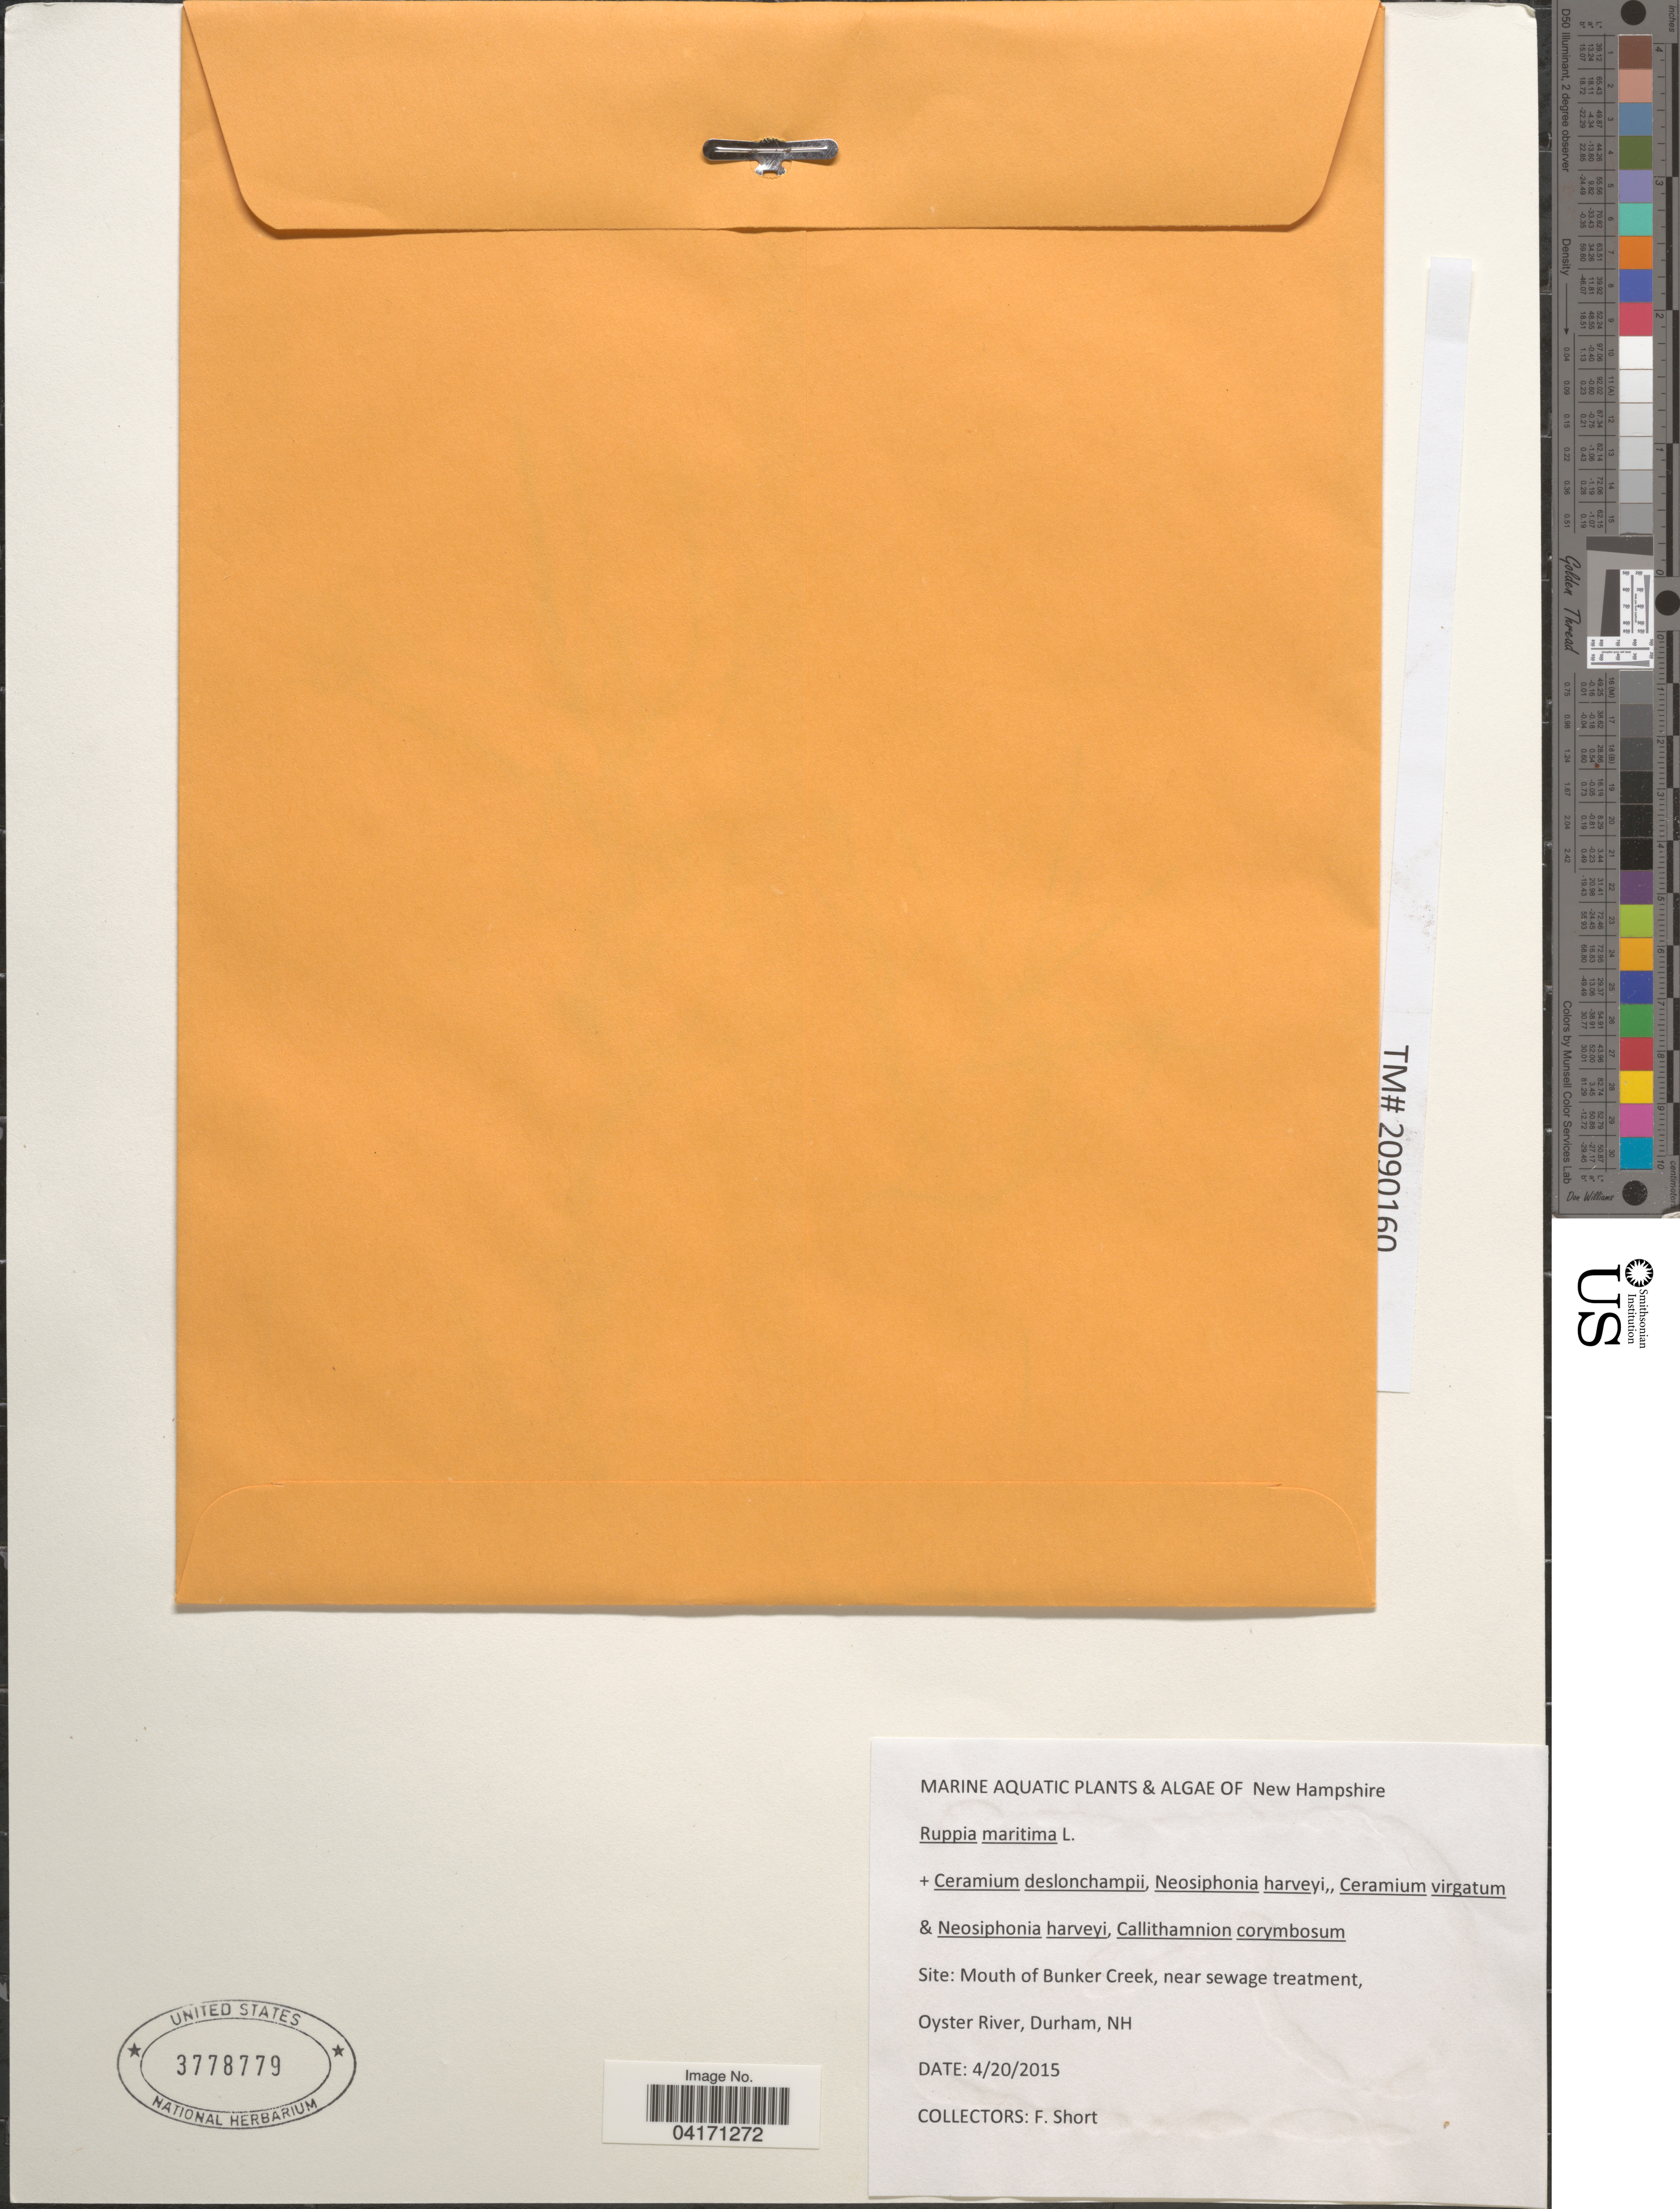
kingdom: Plantae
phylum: Tracheophyta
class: Liliopsida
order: Alismatales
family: Ruppiaceae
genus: Ruppia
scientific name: Ruppia maritima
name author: L.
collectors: F. Short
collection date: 2015-04-20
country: United States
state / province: New Hampshire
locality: Mouth of Bunker Creek, near sewage treatment, Oyster River, Durham.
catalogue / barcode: US 3778779